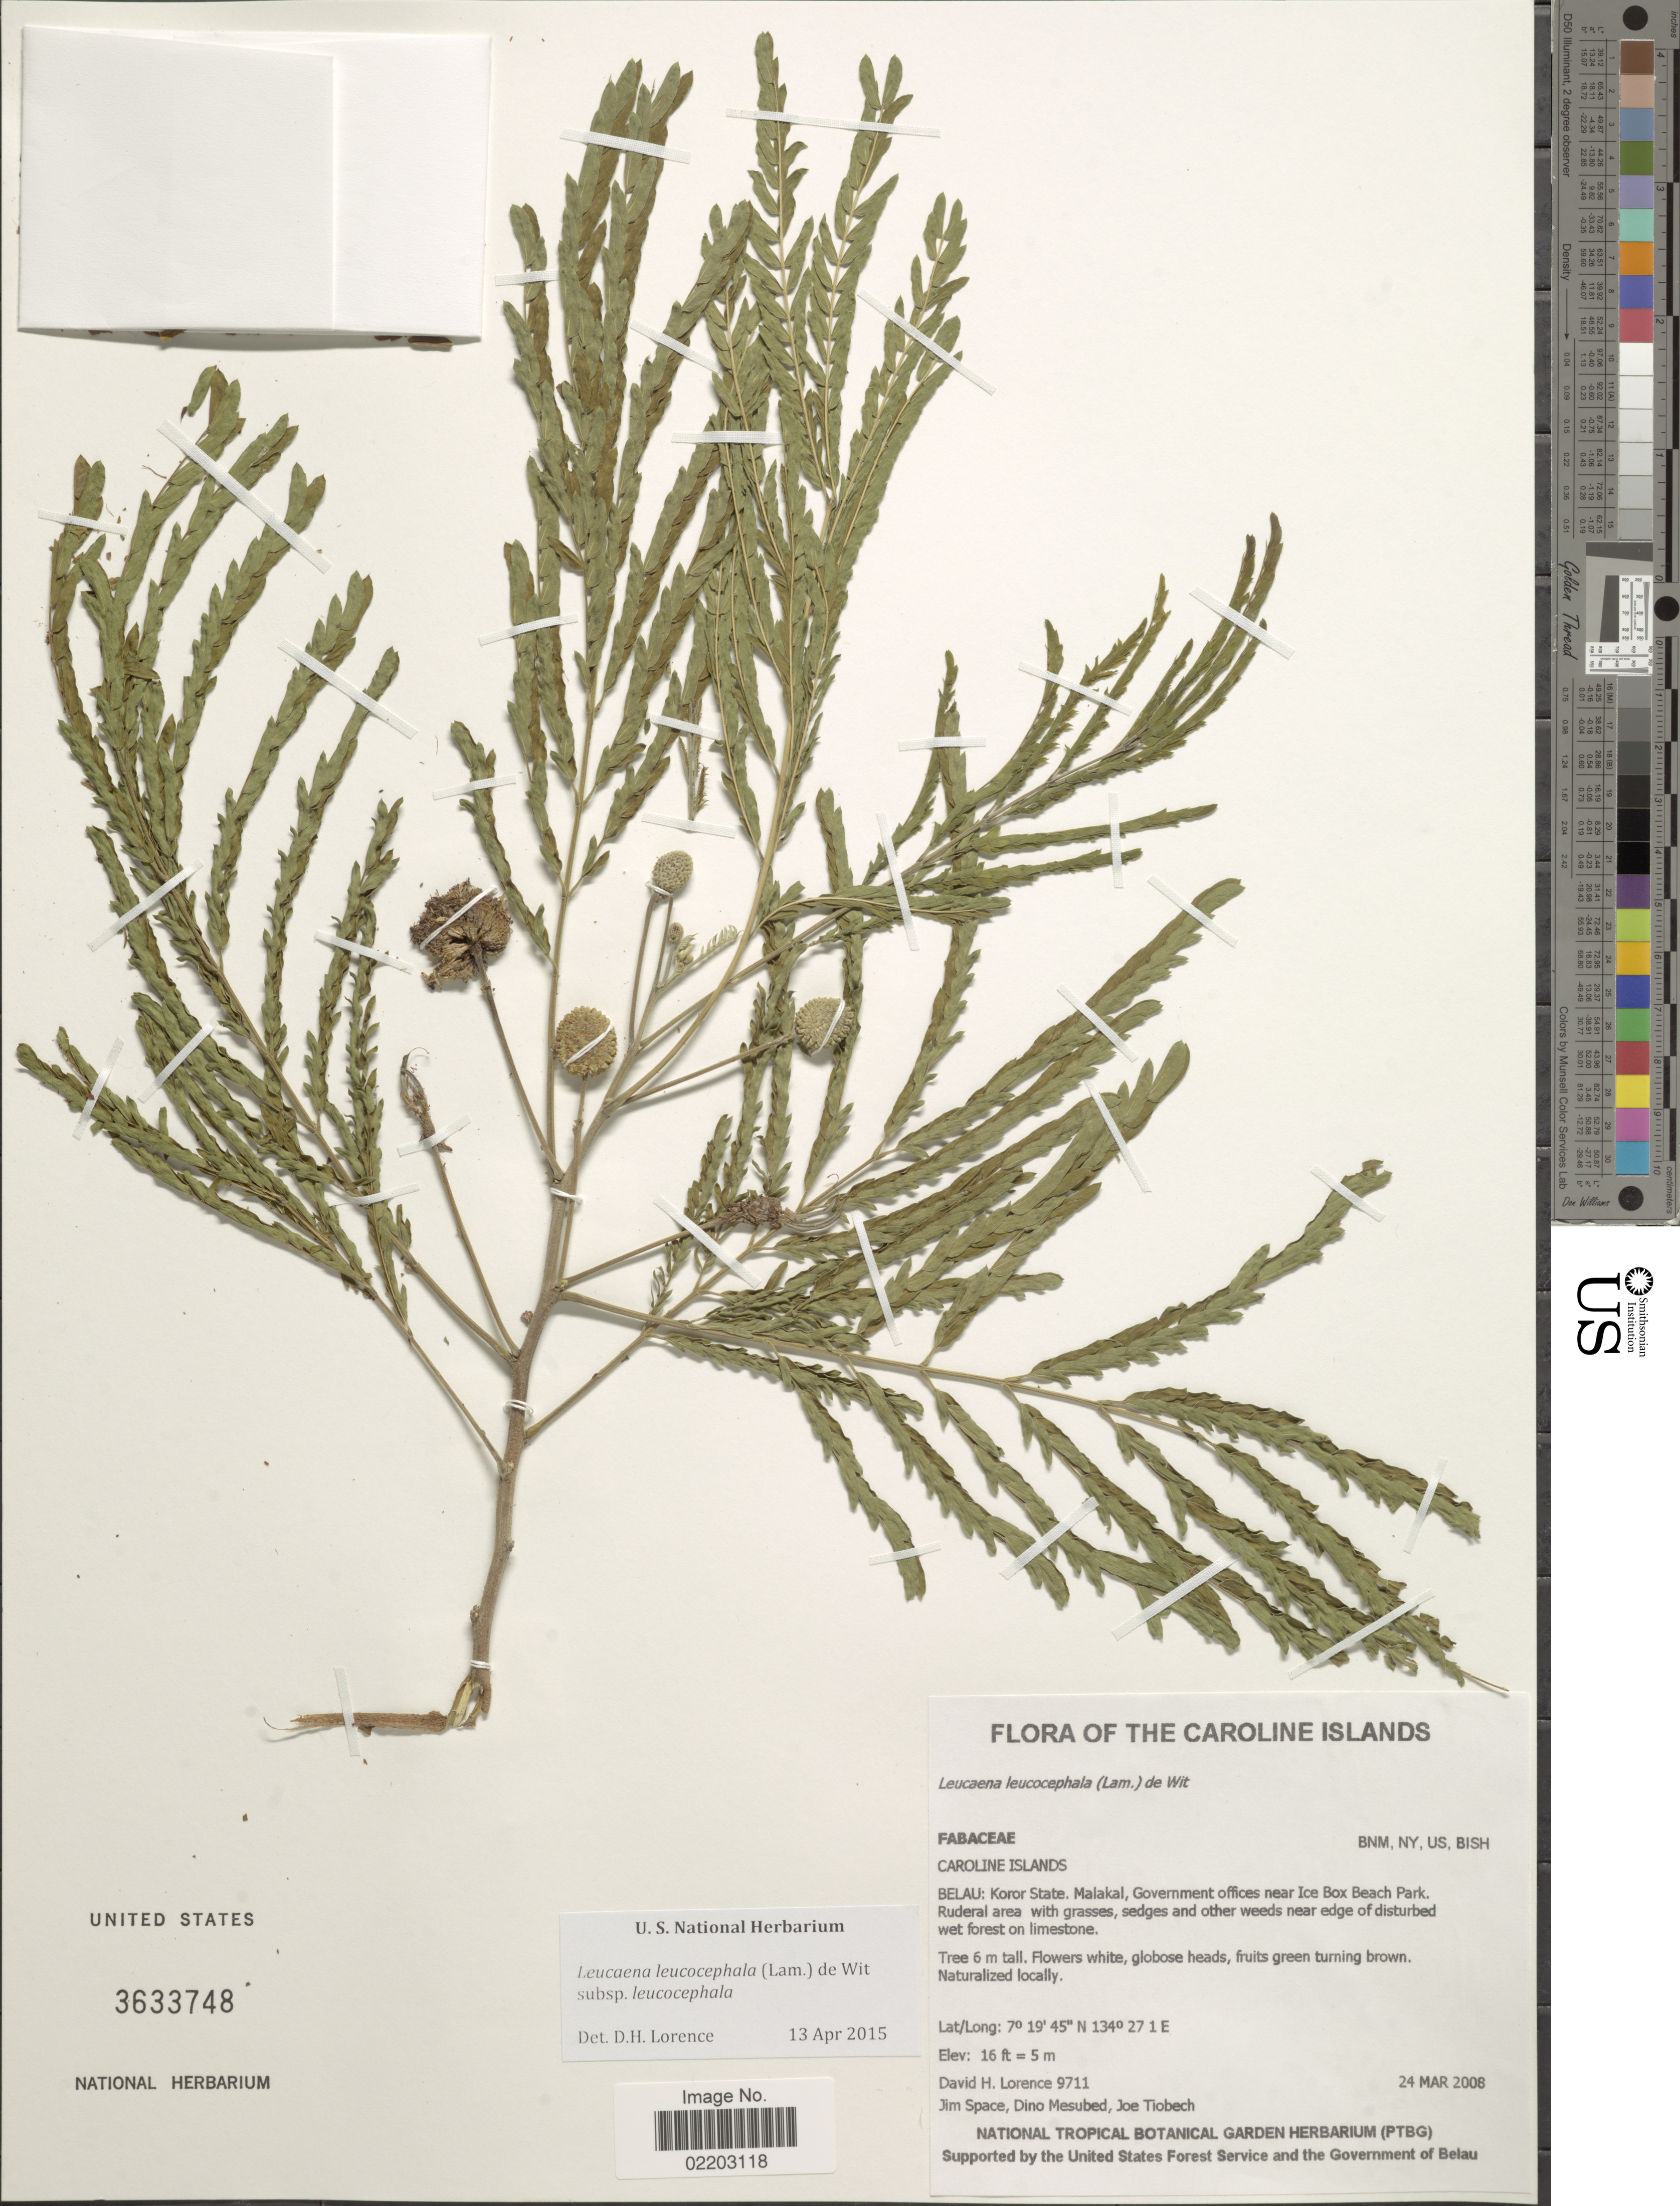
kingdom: Plantae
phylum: Tracheophyta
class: Magnoliopsida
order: Fabales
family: Fabaceae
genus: Leucaena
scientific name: Leucaena leucocephala subsp. leucocephala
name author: (Lam.) de Wit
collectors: D. Lorence, J. Space, D. Mesubed & J. Tiobech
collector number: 9711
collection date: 2008-03-24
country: Palau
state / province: Koror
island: Ngemelachel [Malakal]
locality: Koror State, Malakal, Goverment offices near Ice Box Beach Park.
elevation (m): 5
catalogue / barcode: US 3633748